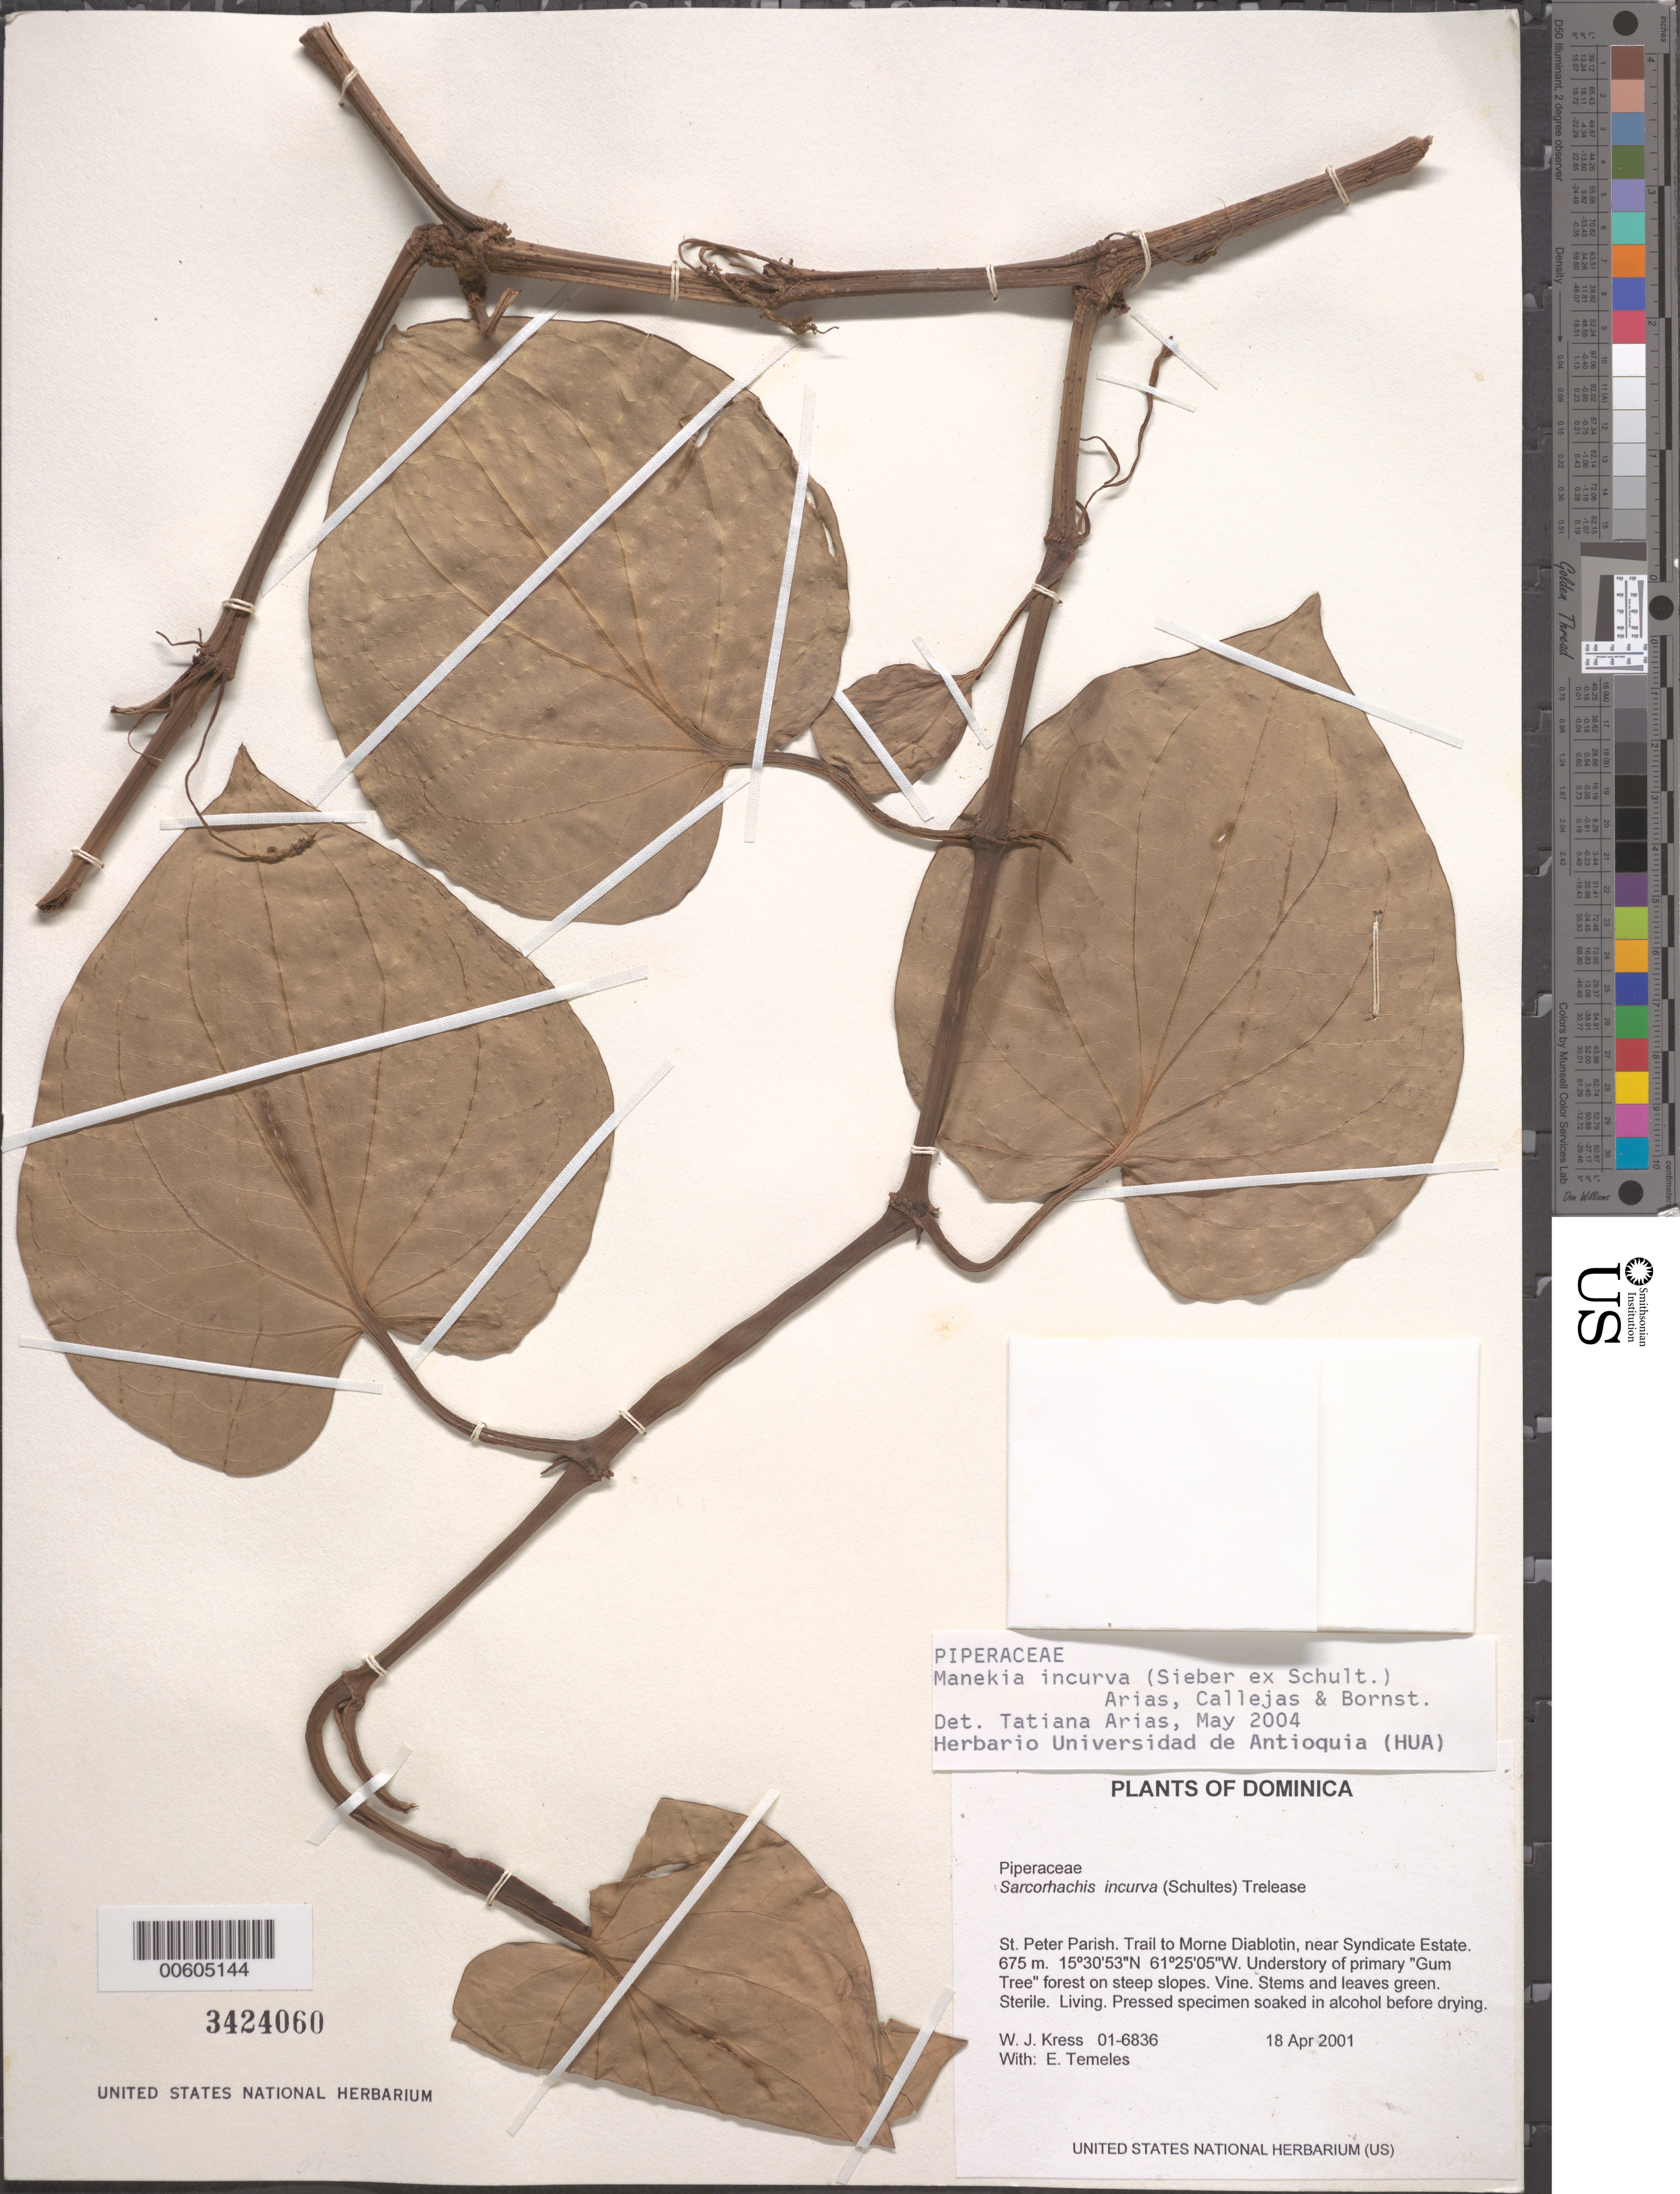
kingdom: Plantae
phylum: Tracheophyta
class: Magnoliopsida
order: Piperales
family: Piperaceae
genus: Manekia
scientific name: Manekia incurva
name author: (Sieber ex Schult.) T. Arias et al.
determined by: Arias, Tatiana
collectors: W. J. Kress & E. Temeles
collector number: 01-6836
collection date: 2001-04-18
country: Dominica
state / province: St. Peter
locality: Trail to Morne Diablotin, near Syndicate Estate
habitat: Understory of primary "Gum Tree" forest on steep slopes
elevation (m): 675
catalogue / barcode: US 3424060